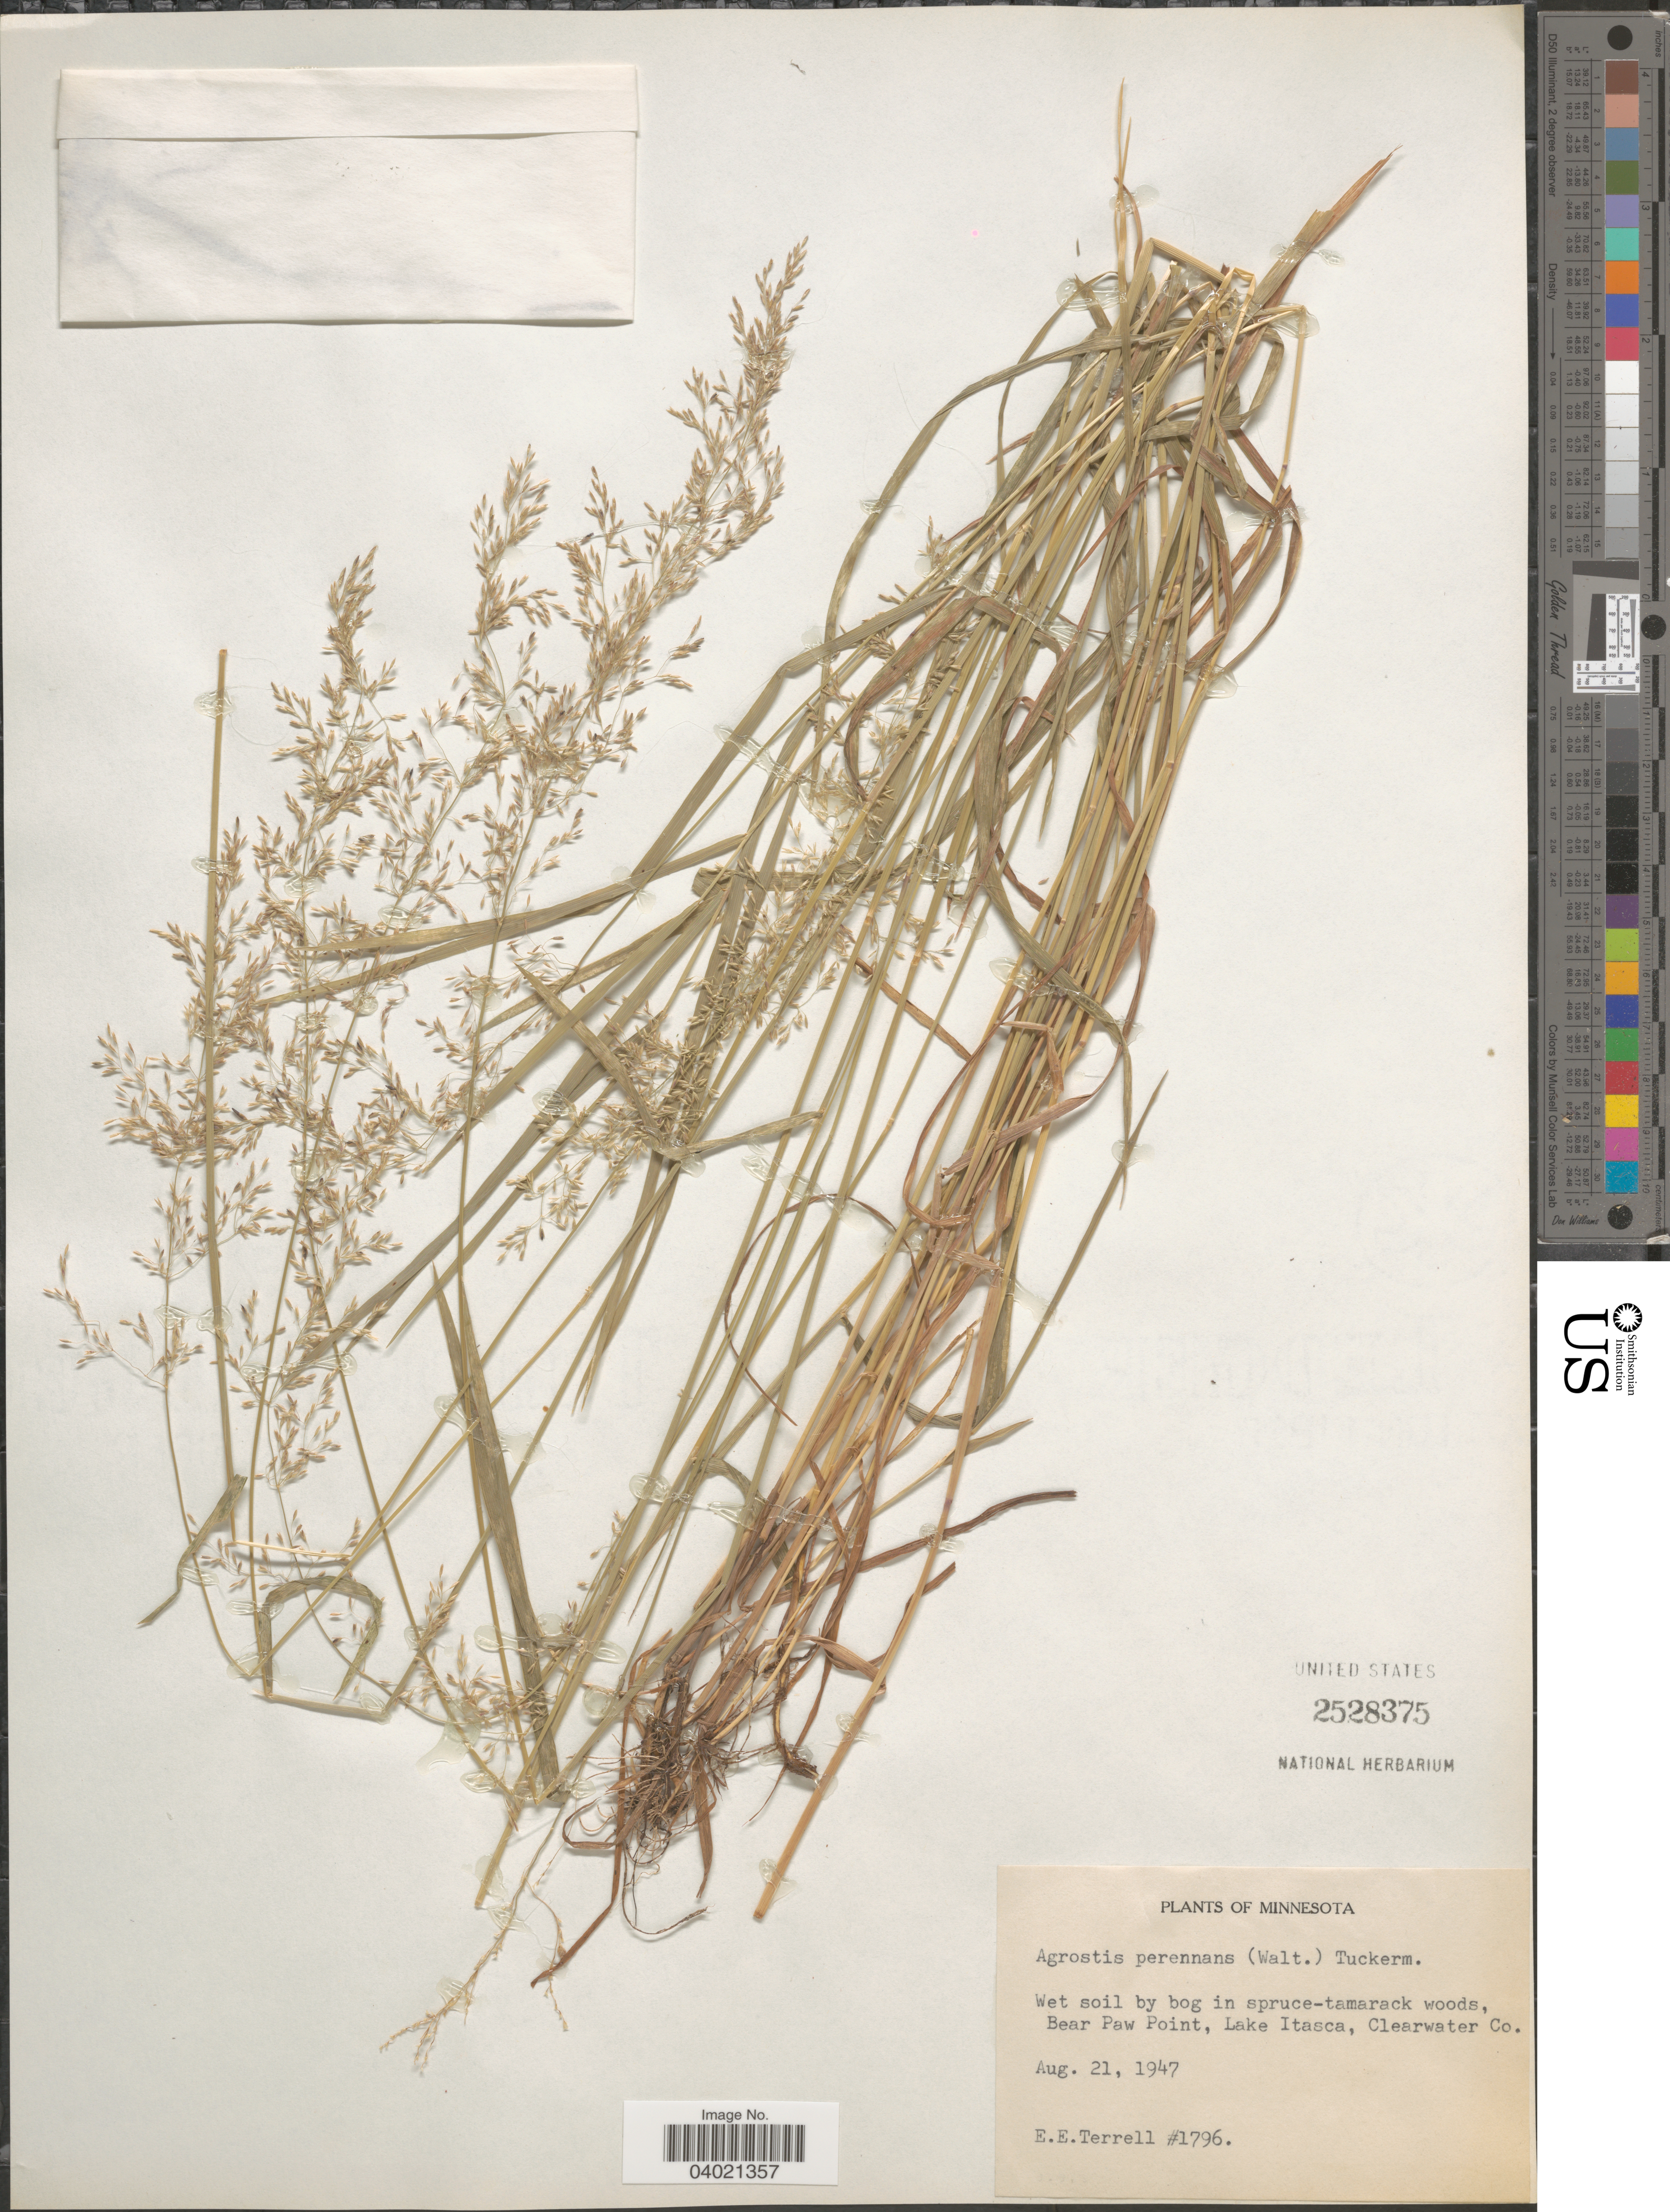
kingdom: Plantae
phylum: Tracheophyta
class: Liliopsida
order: Poales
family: Poaceae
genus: Agrostis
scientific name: Agrostis perennans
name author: (Walter) Tuck.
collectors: E. E. Terrell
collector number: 1796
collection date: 1947-08-21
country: United States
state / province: Minnesota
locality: Bear Paw Point, Lake Itasca, Clearwater Co.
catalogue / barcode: US 2528375